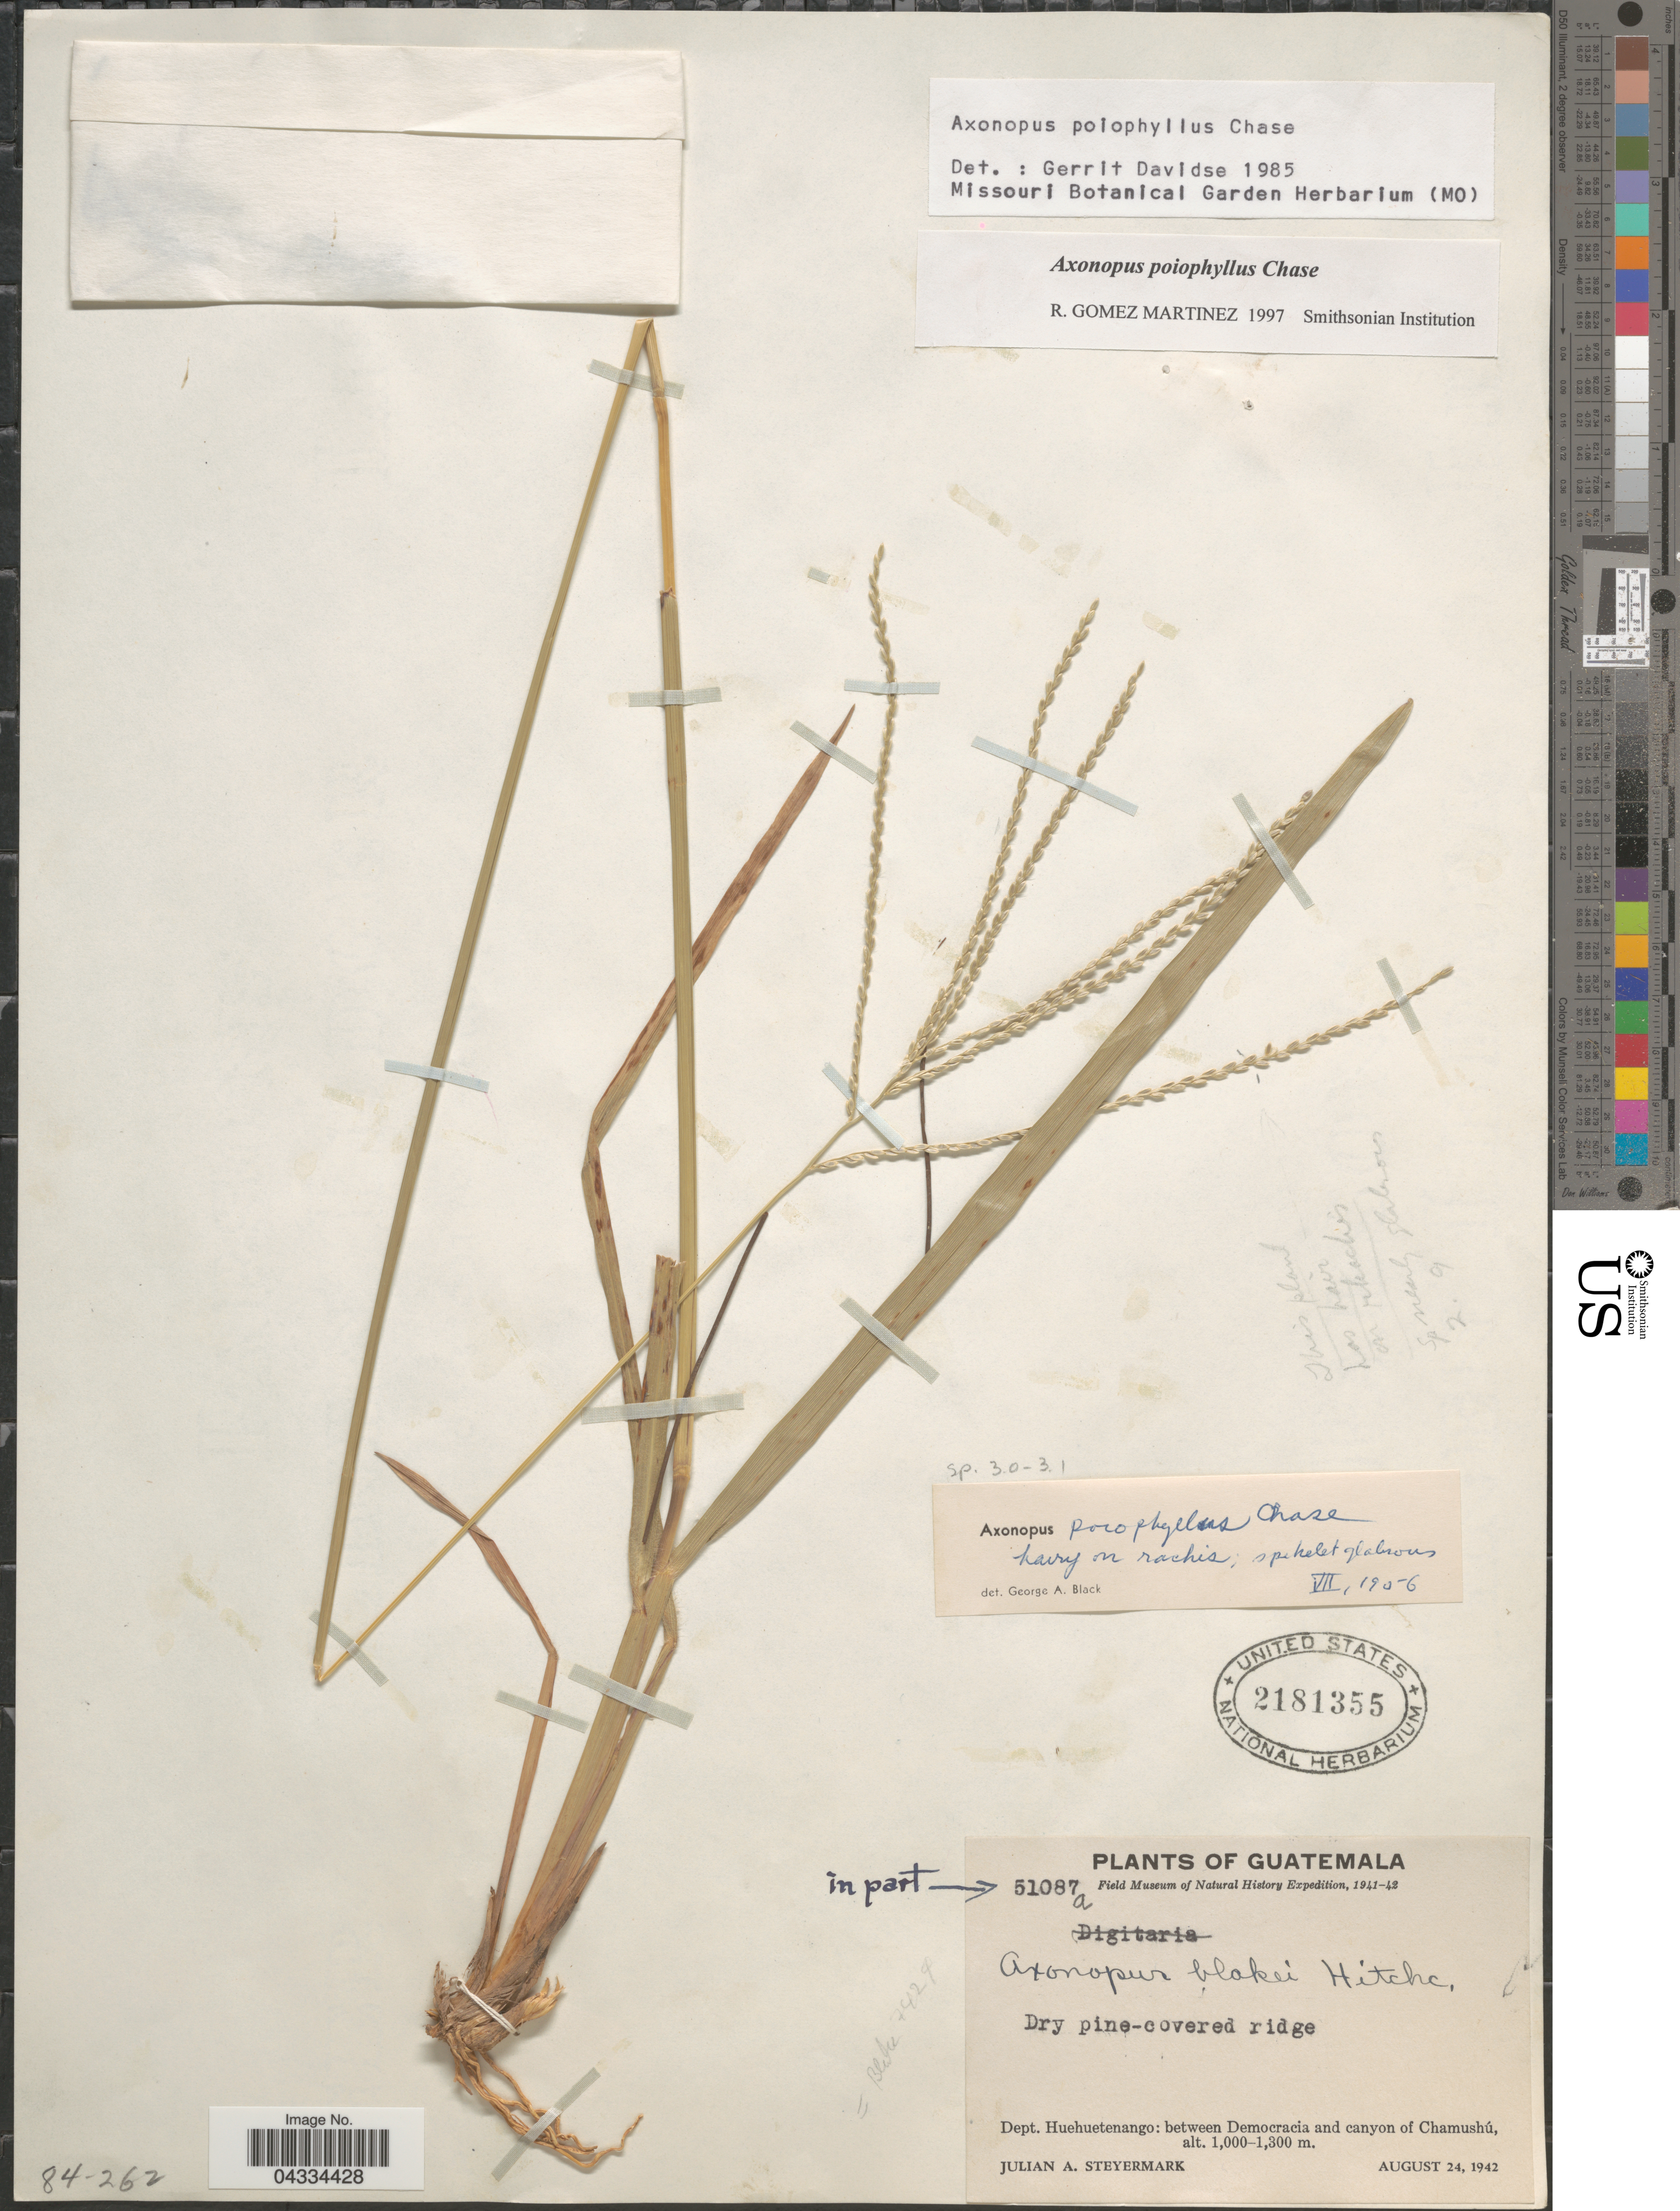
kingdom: Plantae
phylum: Tracheophyta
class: Liliopsida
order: Poales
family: Poaceae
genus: Axonopus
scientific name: Axonopus poiophyllus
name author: Chase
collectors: J. Steyermark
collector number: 51087a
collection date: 1942-08-24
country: Guatemala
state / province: Huehuetenango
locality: Field Museum of Natural History Expedition, 1941-42. Dept. Huehuetenango: between Democracia and canyon of Chamushú.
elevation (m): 1000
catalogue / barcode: US 2181355